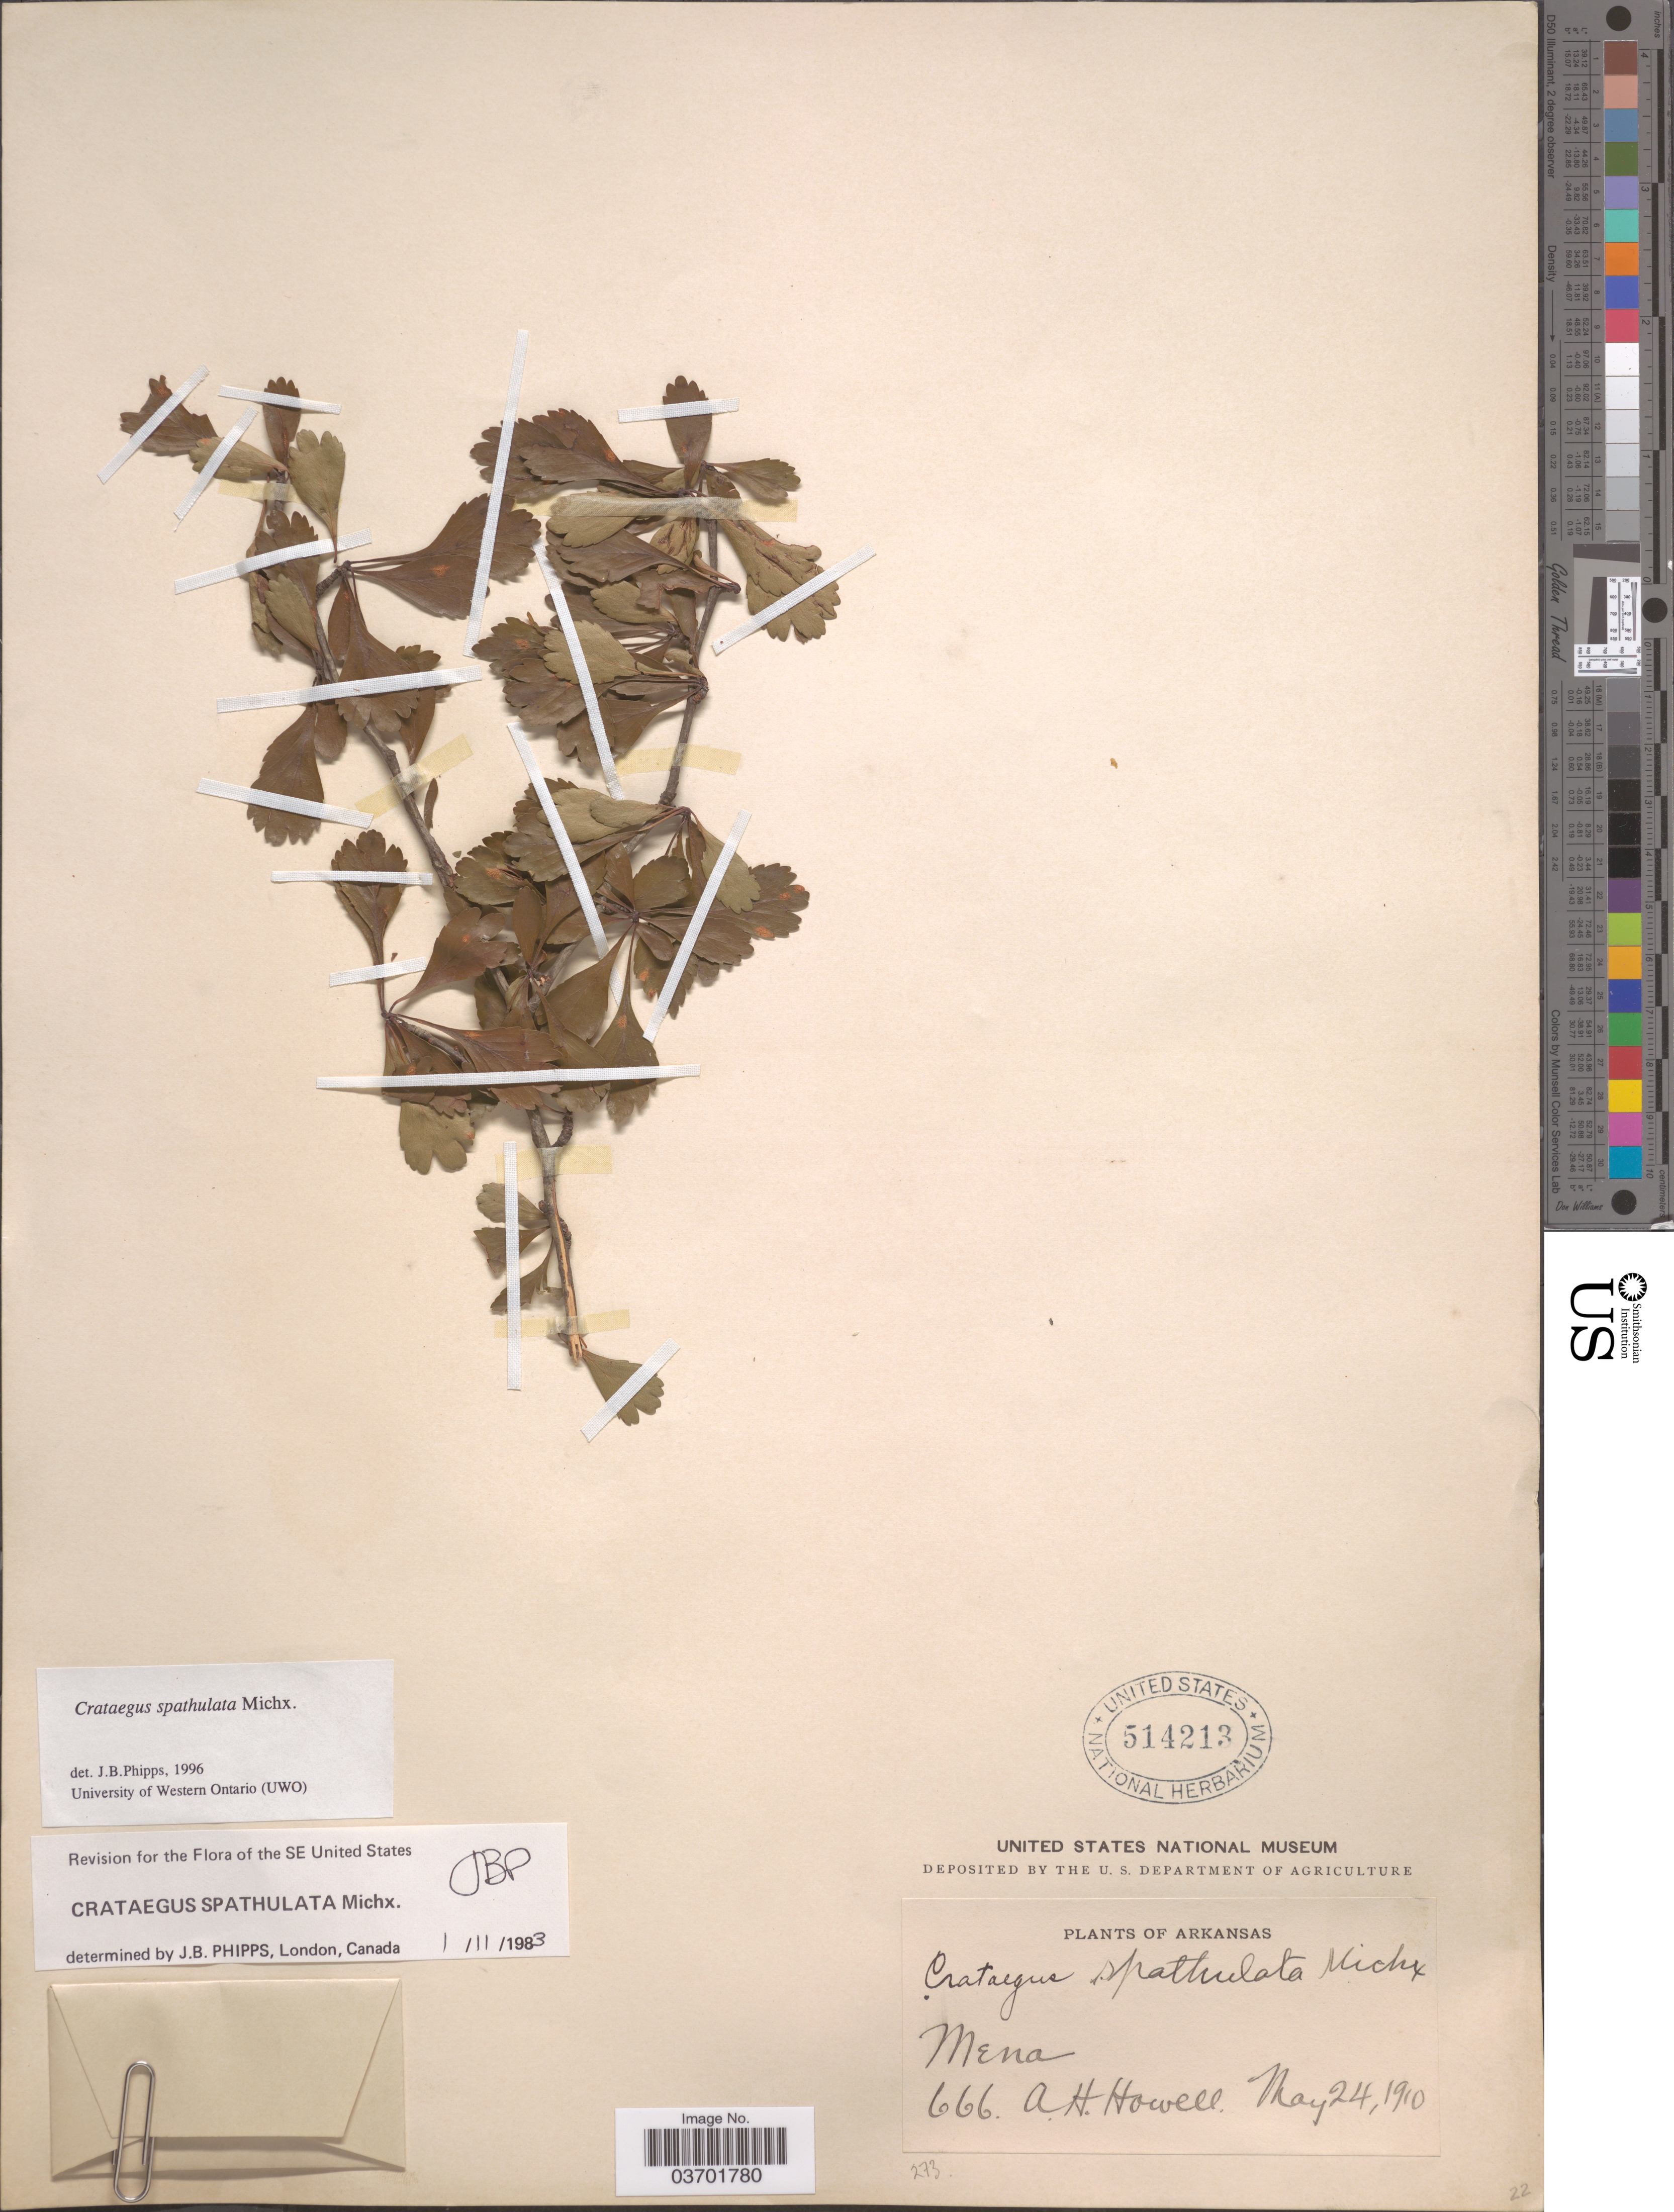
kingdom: Plantae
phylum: Tracheophyta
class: Magnoliopsida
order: Rosales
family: Rosaceae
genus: Crataegus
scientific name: Crataegus spathulata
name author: Michx.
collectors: A. Howell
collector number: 666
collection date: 1910-05-24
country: United States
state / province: Arkansas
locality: Mena.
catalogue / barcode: US 514213